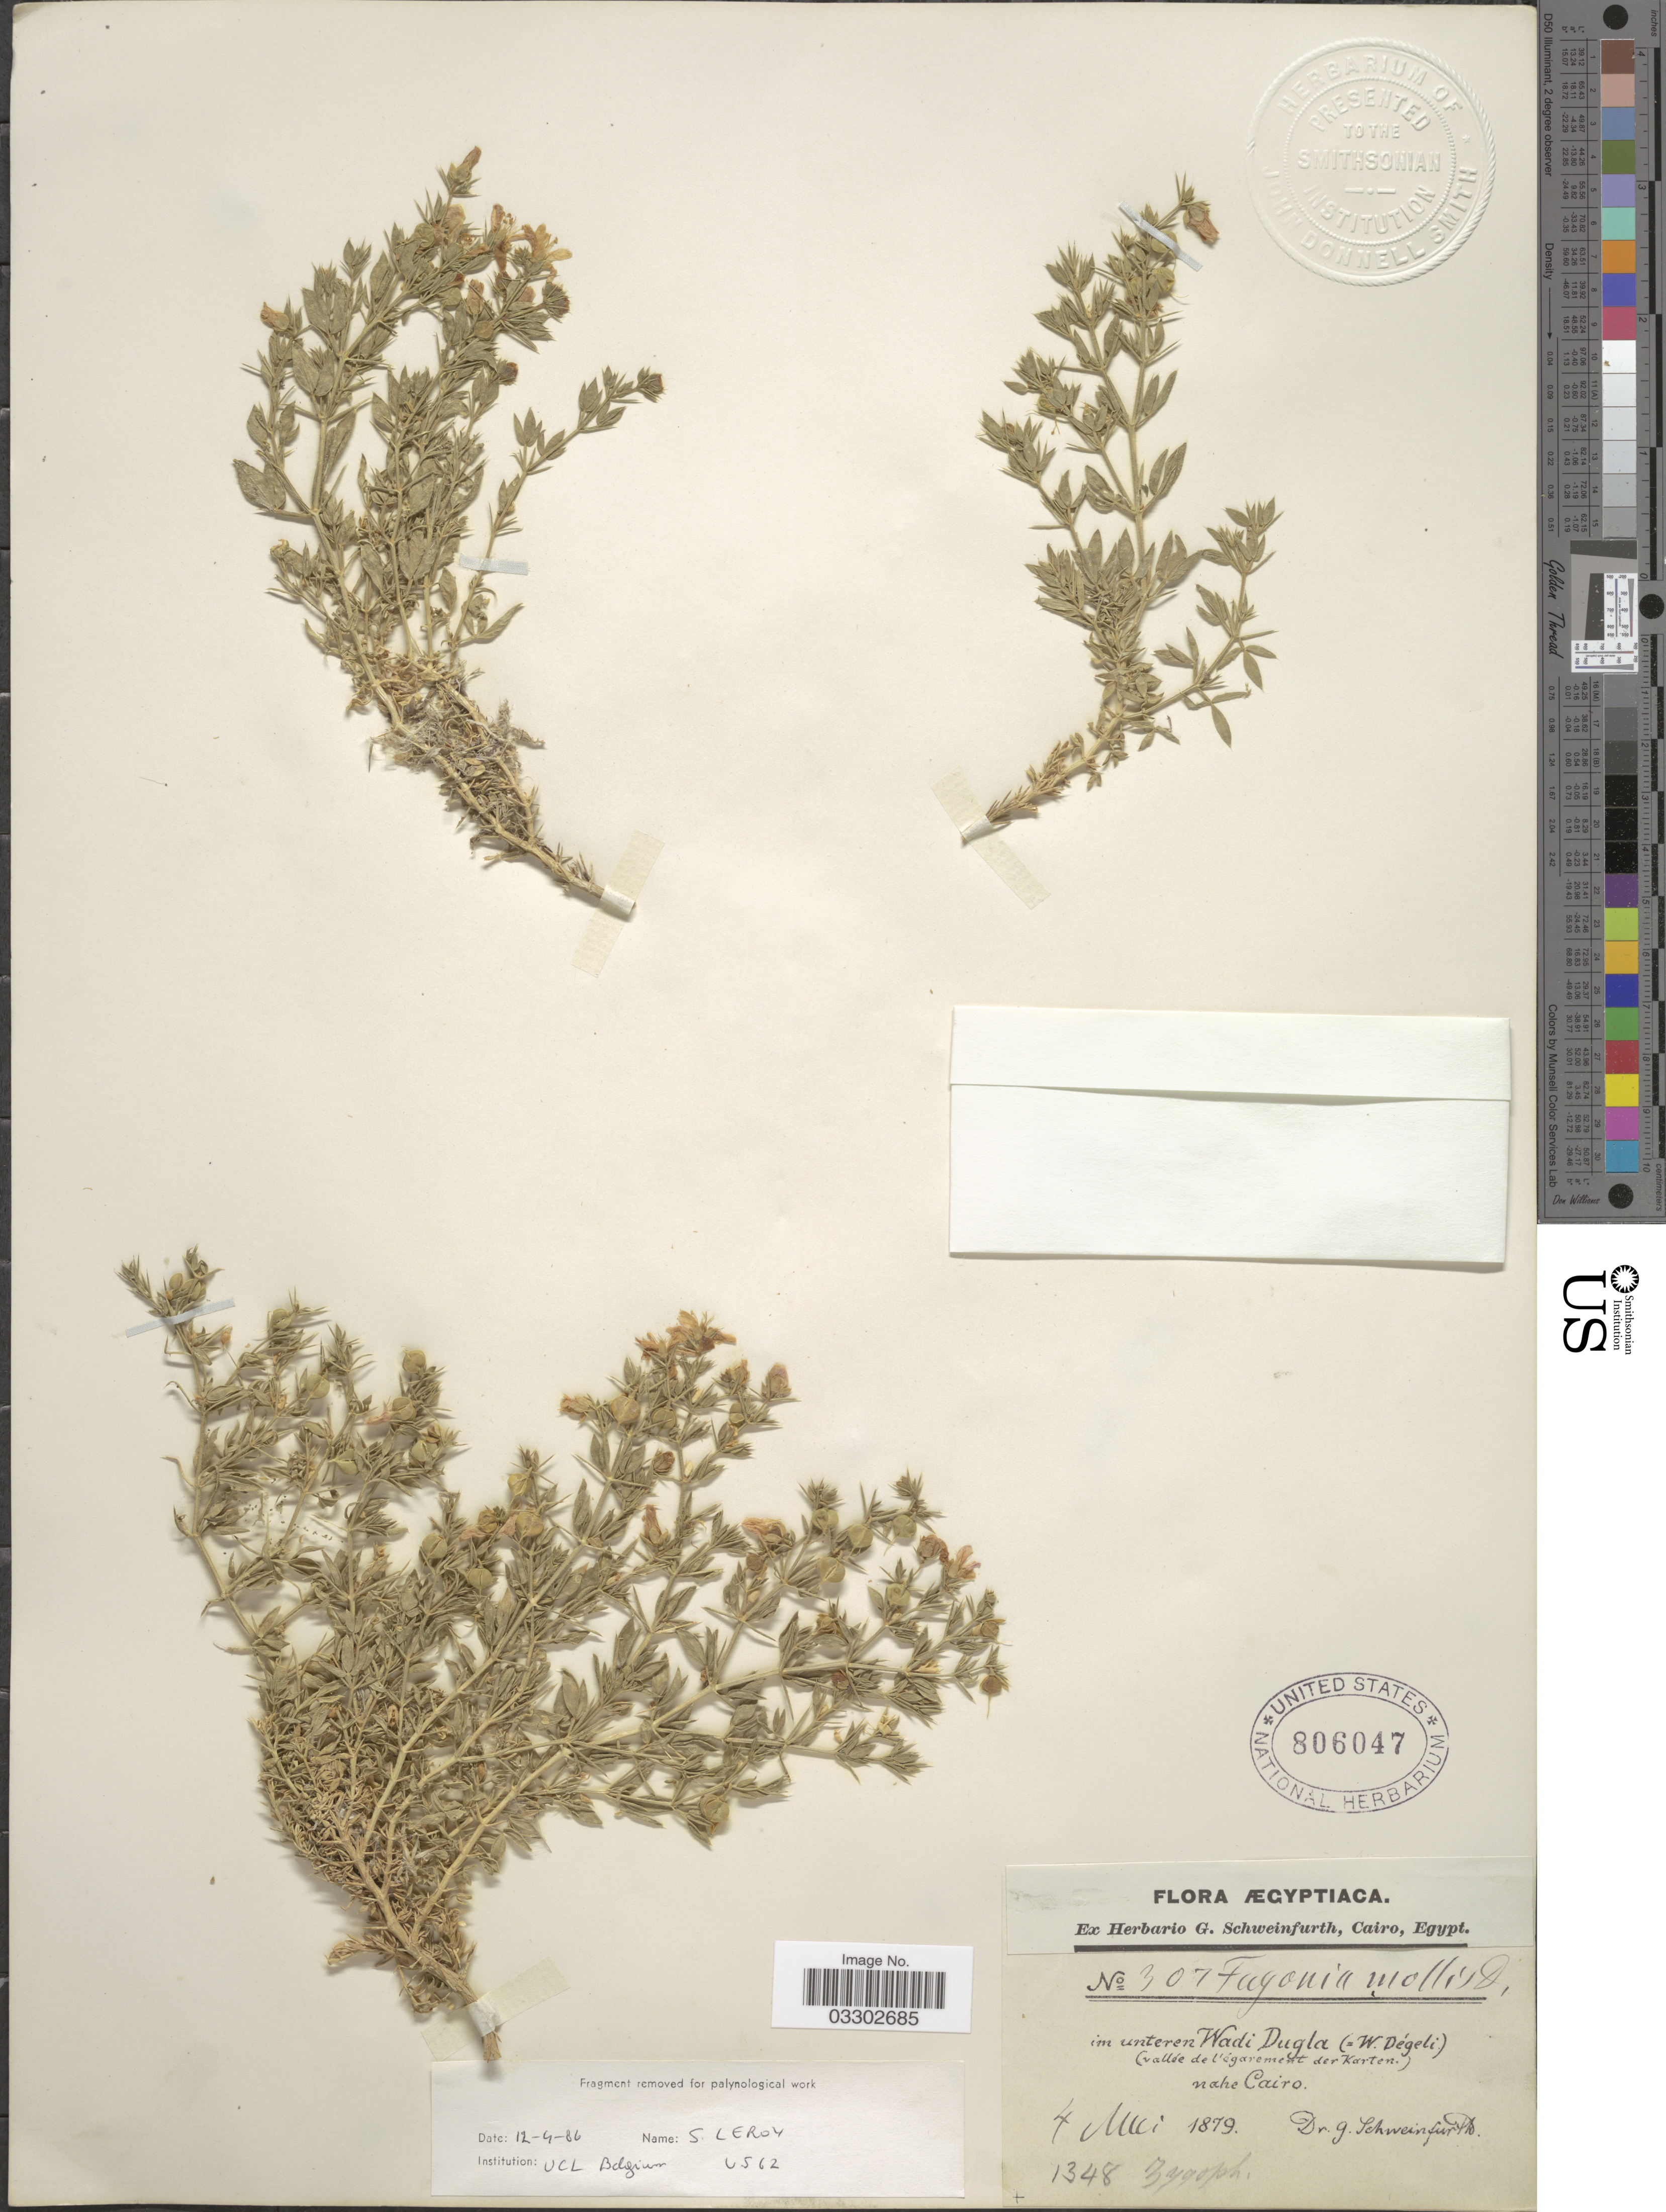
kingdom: Plantae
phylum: Tracheophyta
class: Magnoliopsida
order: Zygophyllales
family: Zygophyllaceae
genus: Fagonia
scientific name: Fagonia mollis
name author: Delile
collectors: G. A. Schweinfurth (herbarium)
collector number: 307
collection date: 1879-05-04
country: Egypt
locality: Im unteren Wadi Dugla (=W. Dégeli) (valée de de l'egarement der Karten). Nahe Cairo.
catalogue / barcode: US 806047